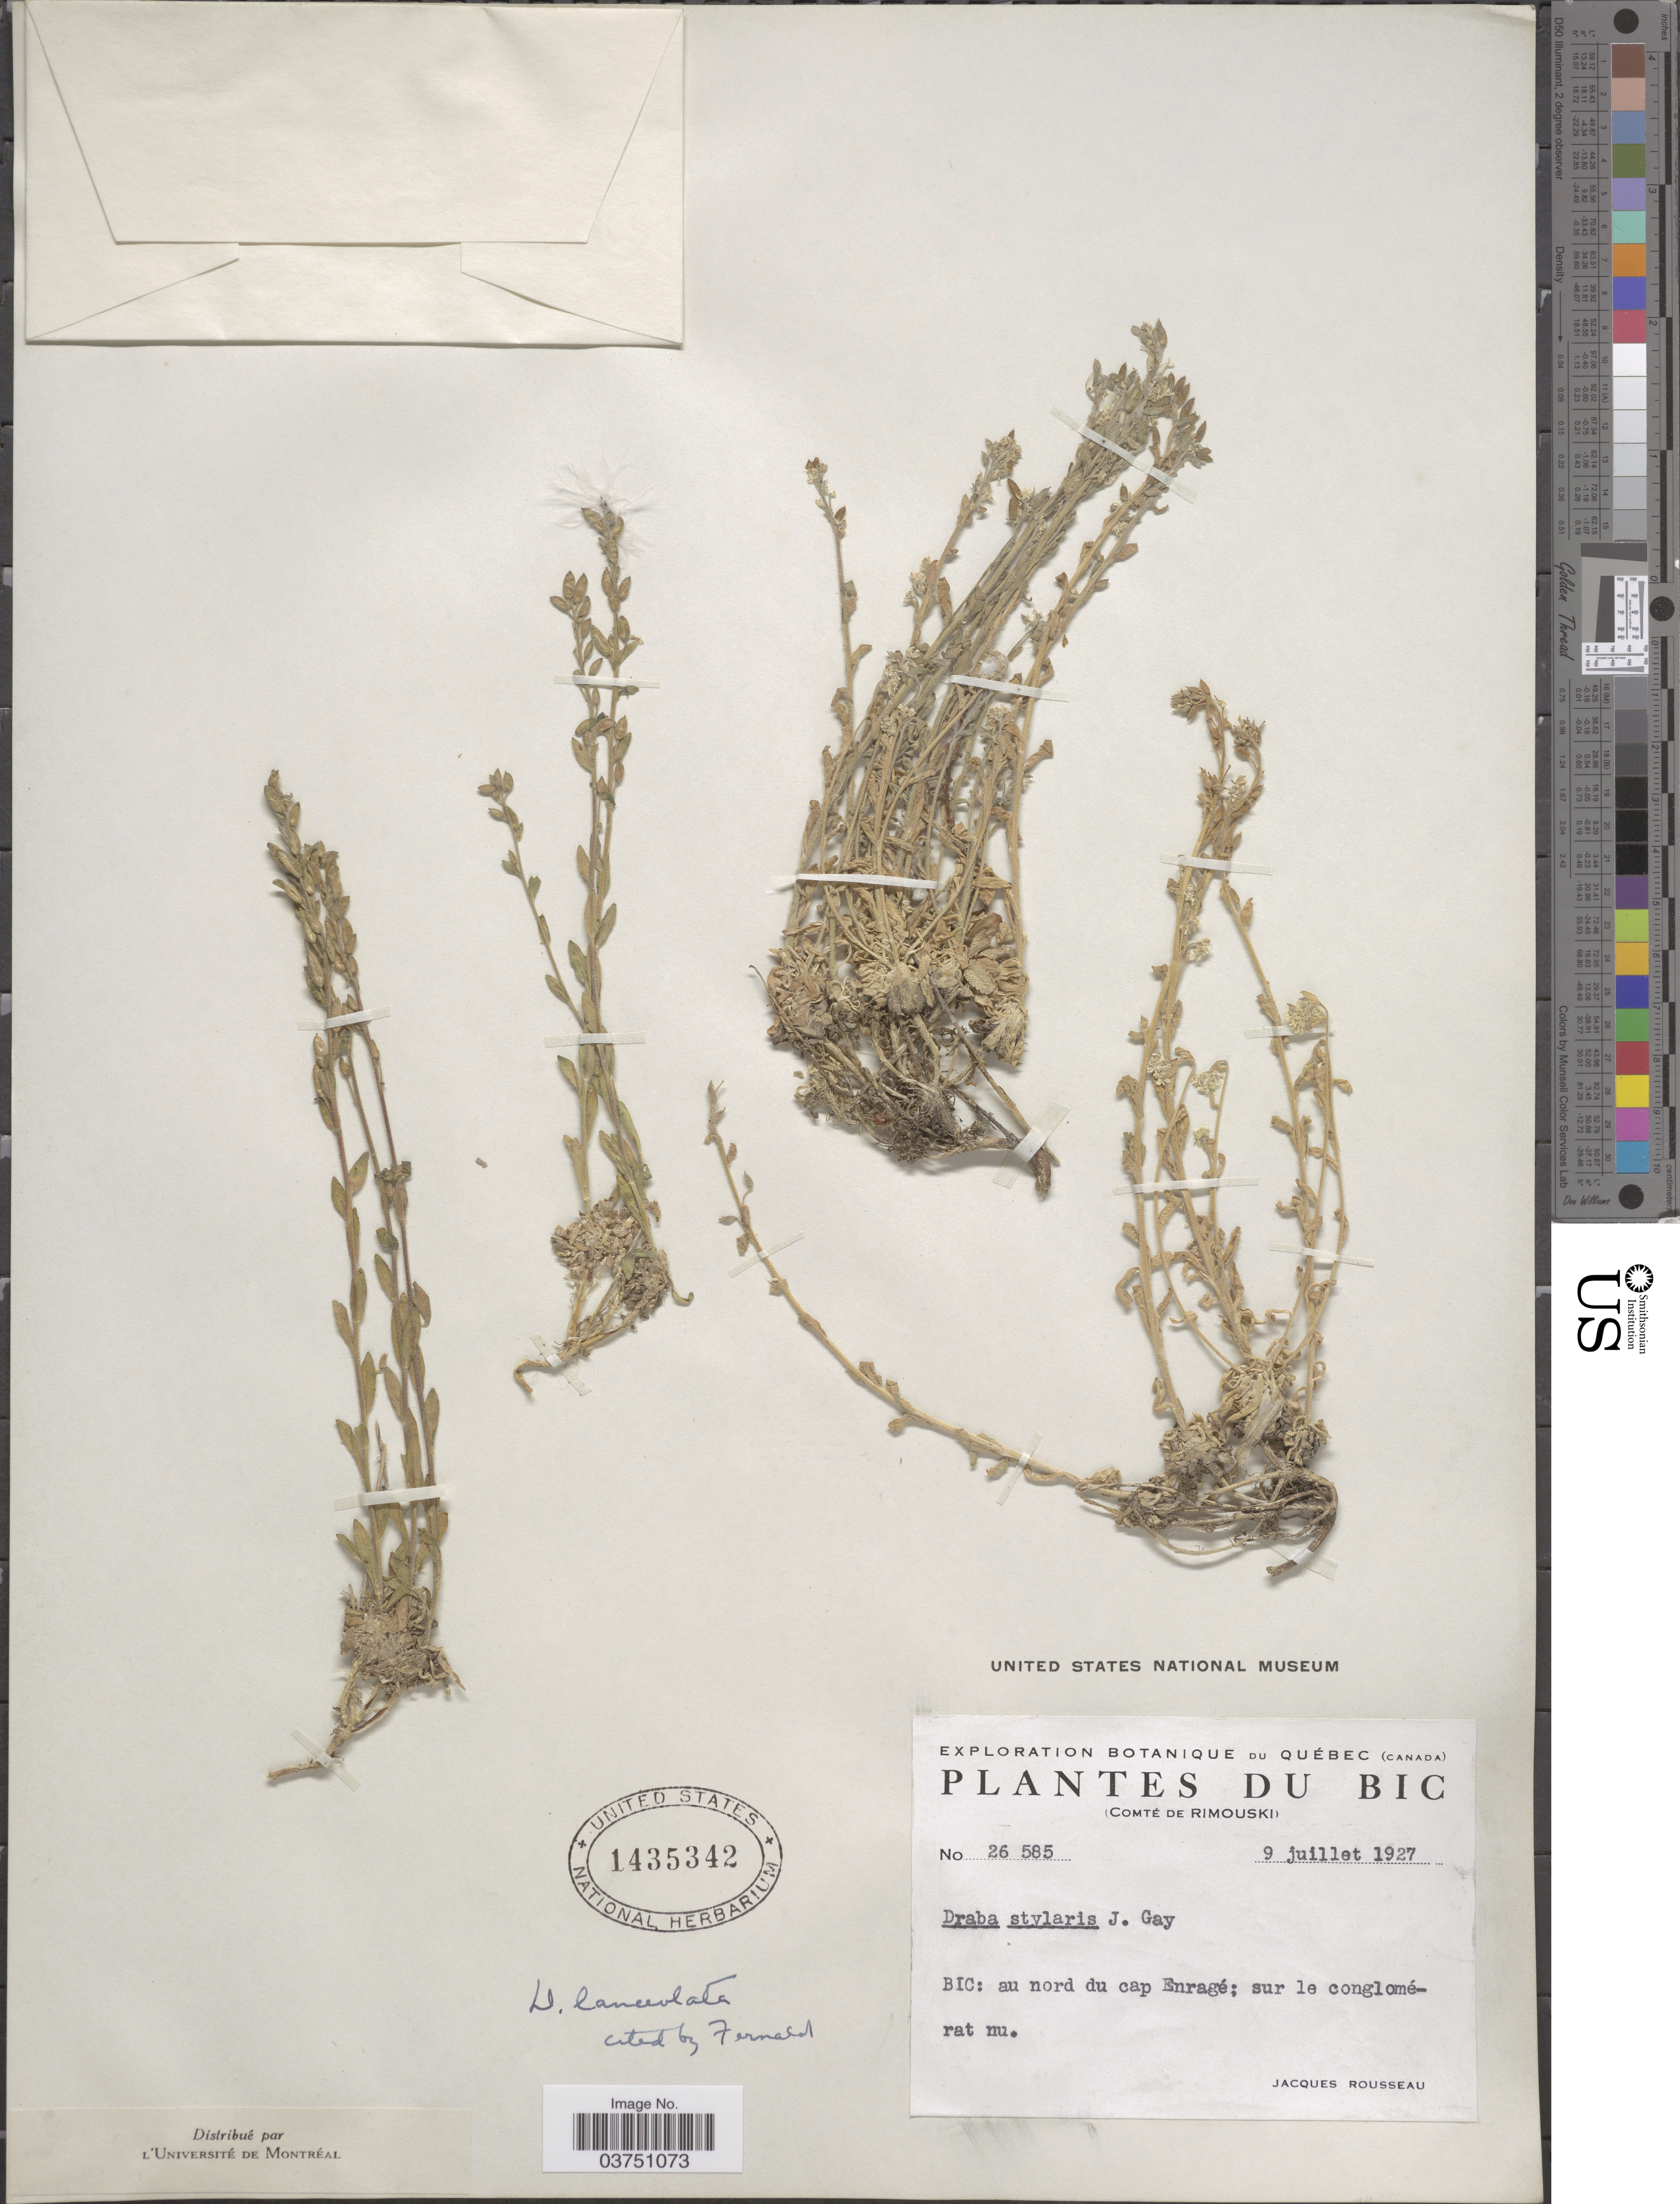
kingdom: Plantae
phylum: Tracheophyta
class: Magnoliopsida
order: Brassicales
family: Brassicaceae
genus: Draba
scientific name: Draba cana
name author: Rydb.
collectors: J. Rousseau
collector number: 26 585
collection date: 1927-07-09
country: Canada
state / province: Quebec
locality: Bic. (Comté de Rimouski). BIC: au nord du cap Enragé.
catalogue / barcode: US 1435342